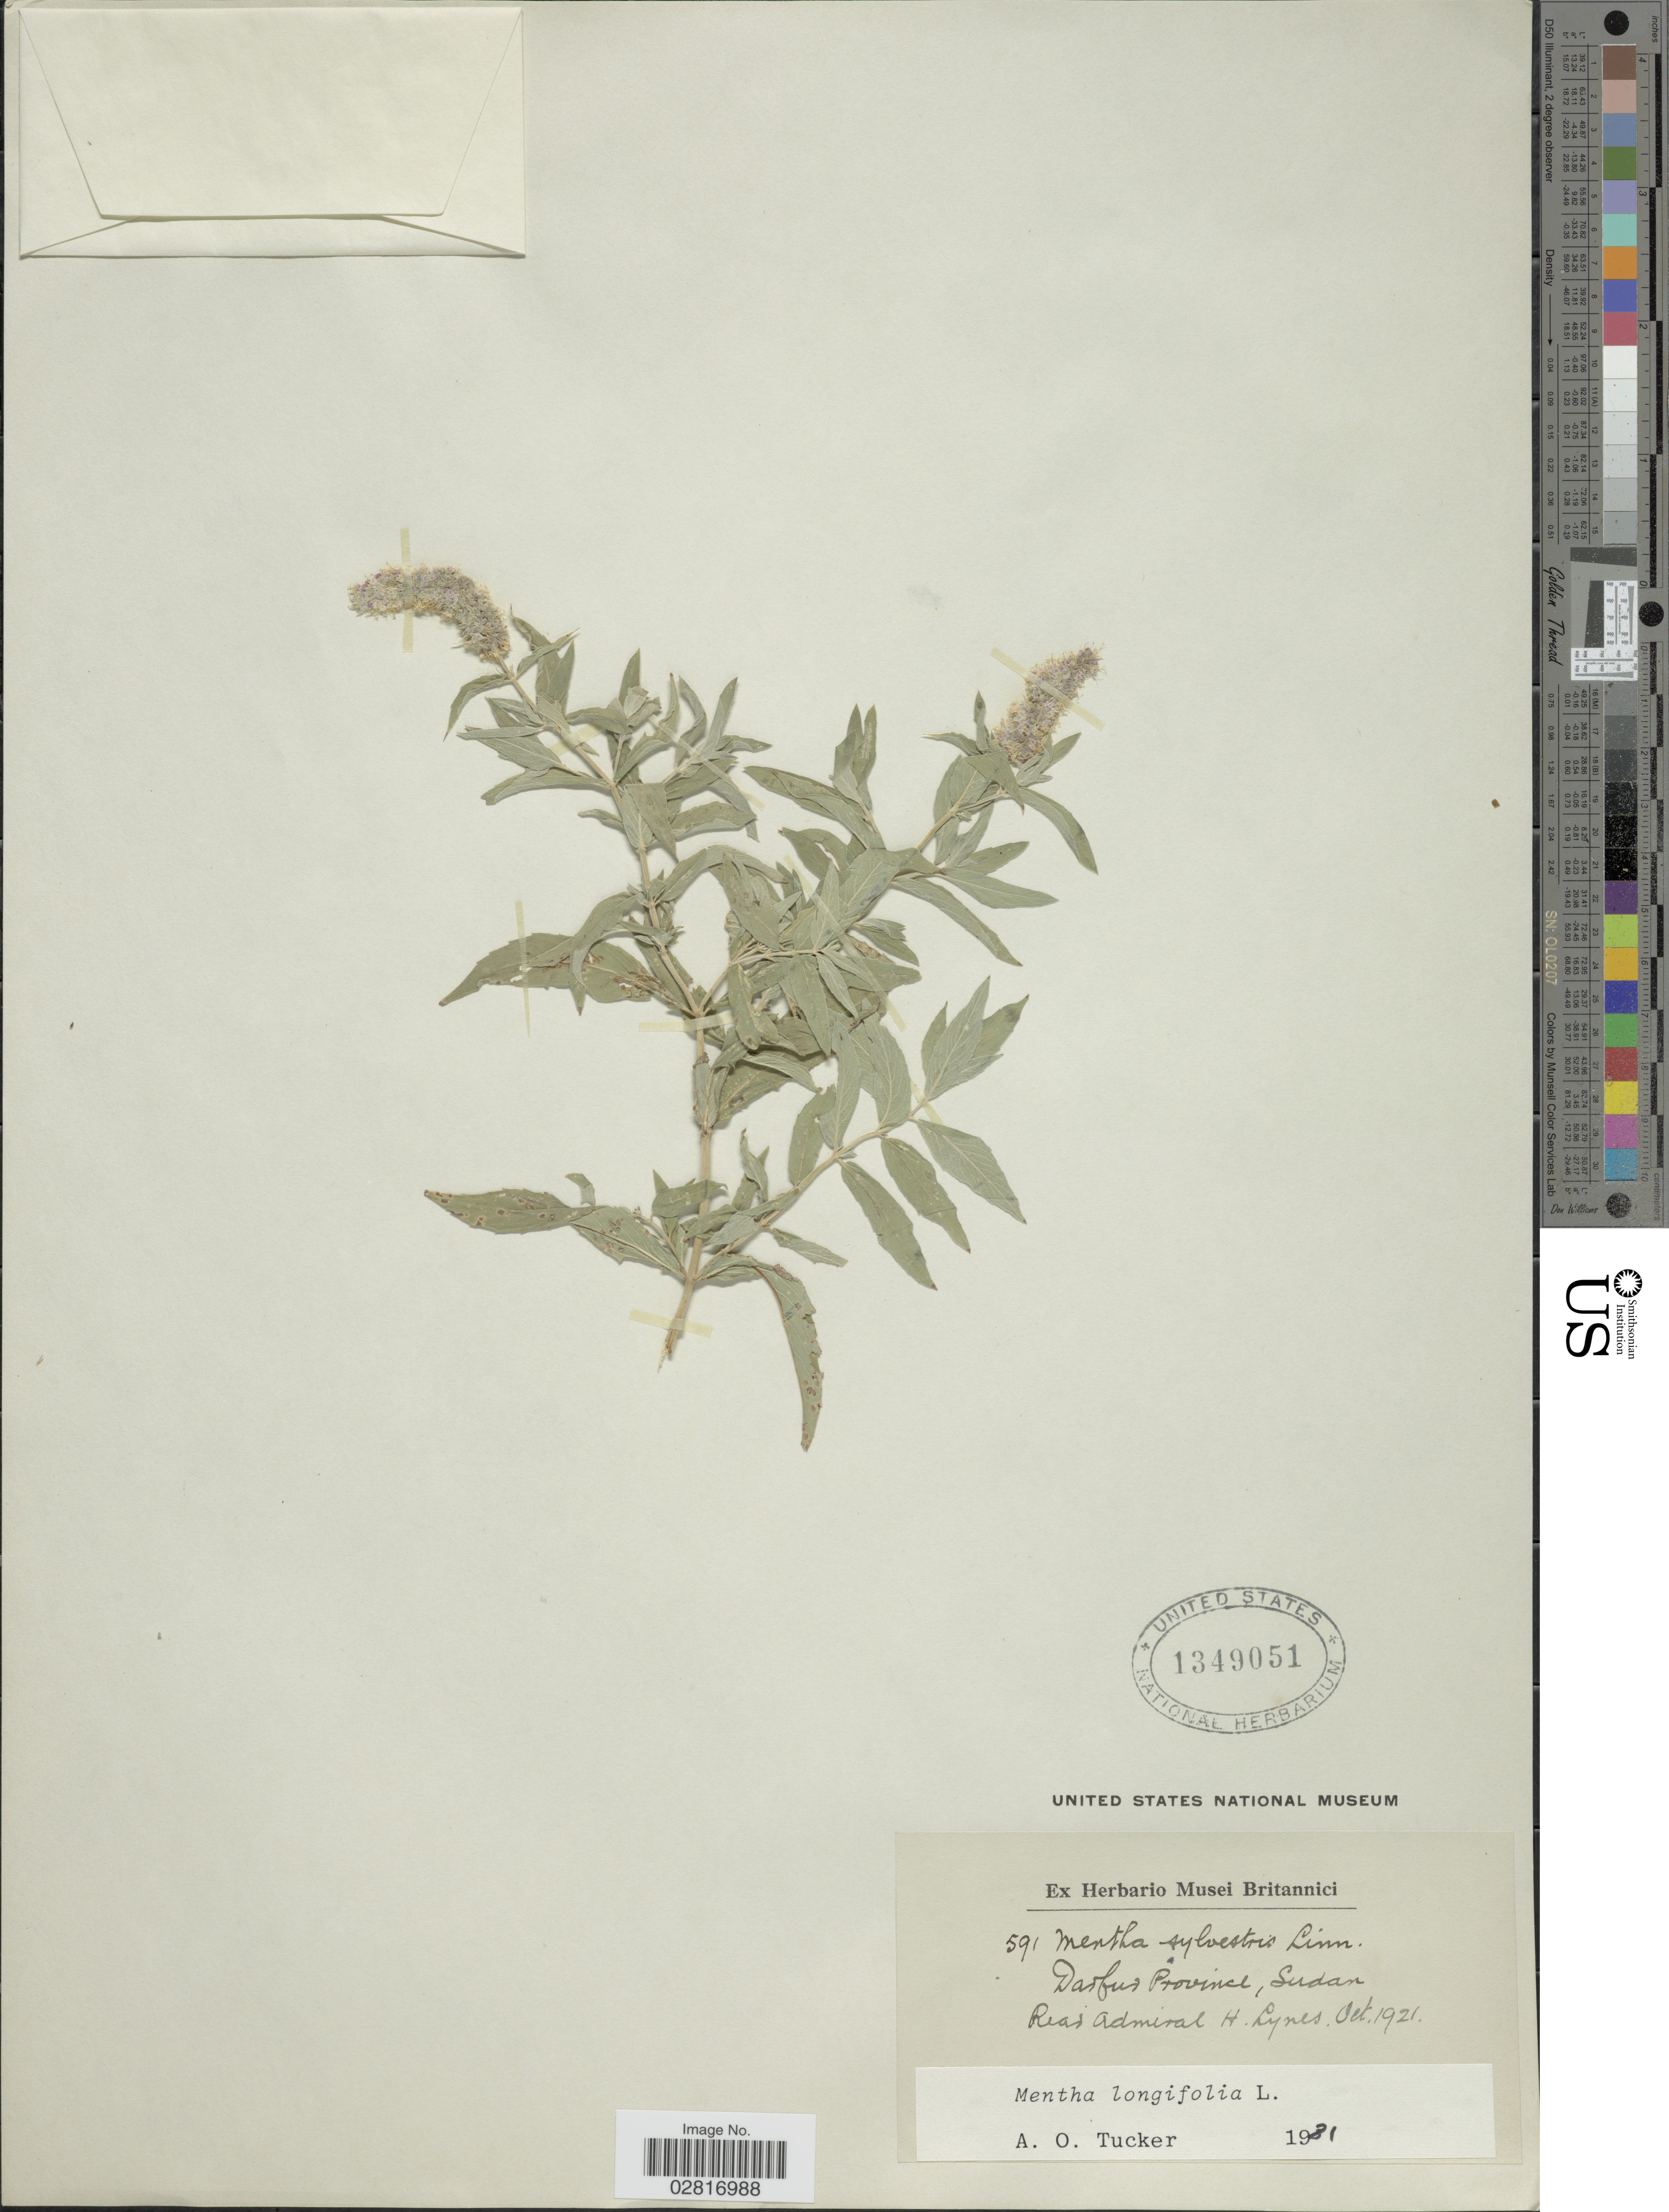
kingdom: Plantae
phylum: Tracheophyta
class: Magnoliopsida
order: Lamiales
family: Lamiaceae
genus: Mentha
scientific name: Mentha longifolia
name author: (L.) L.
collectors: H. Lynes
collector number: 591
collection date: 1921-10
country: Sudan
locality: Darfur Province.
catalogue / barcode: US 1349051